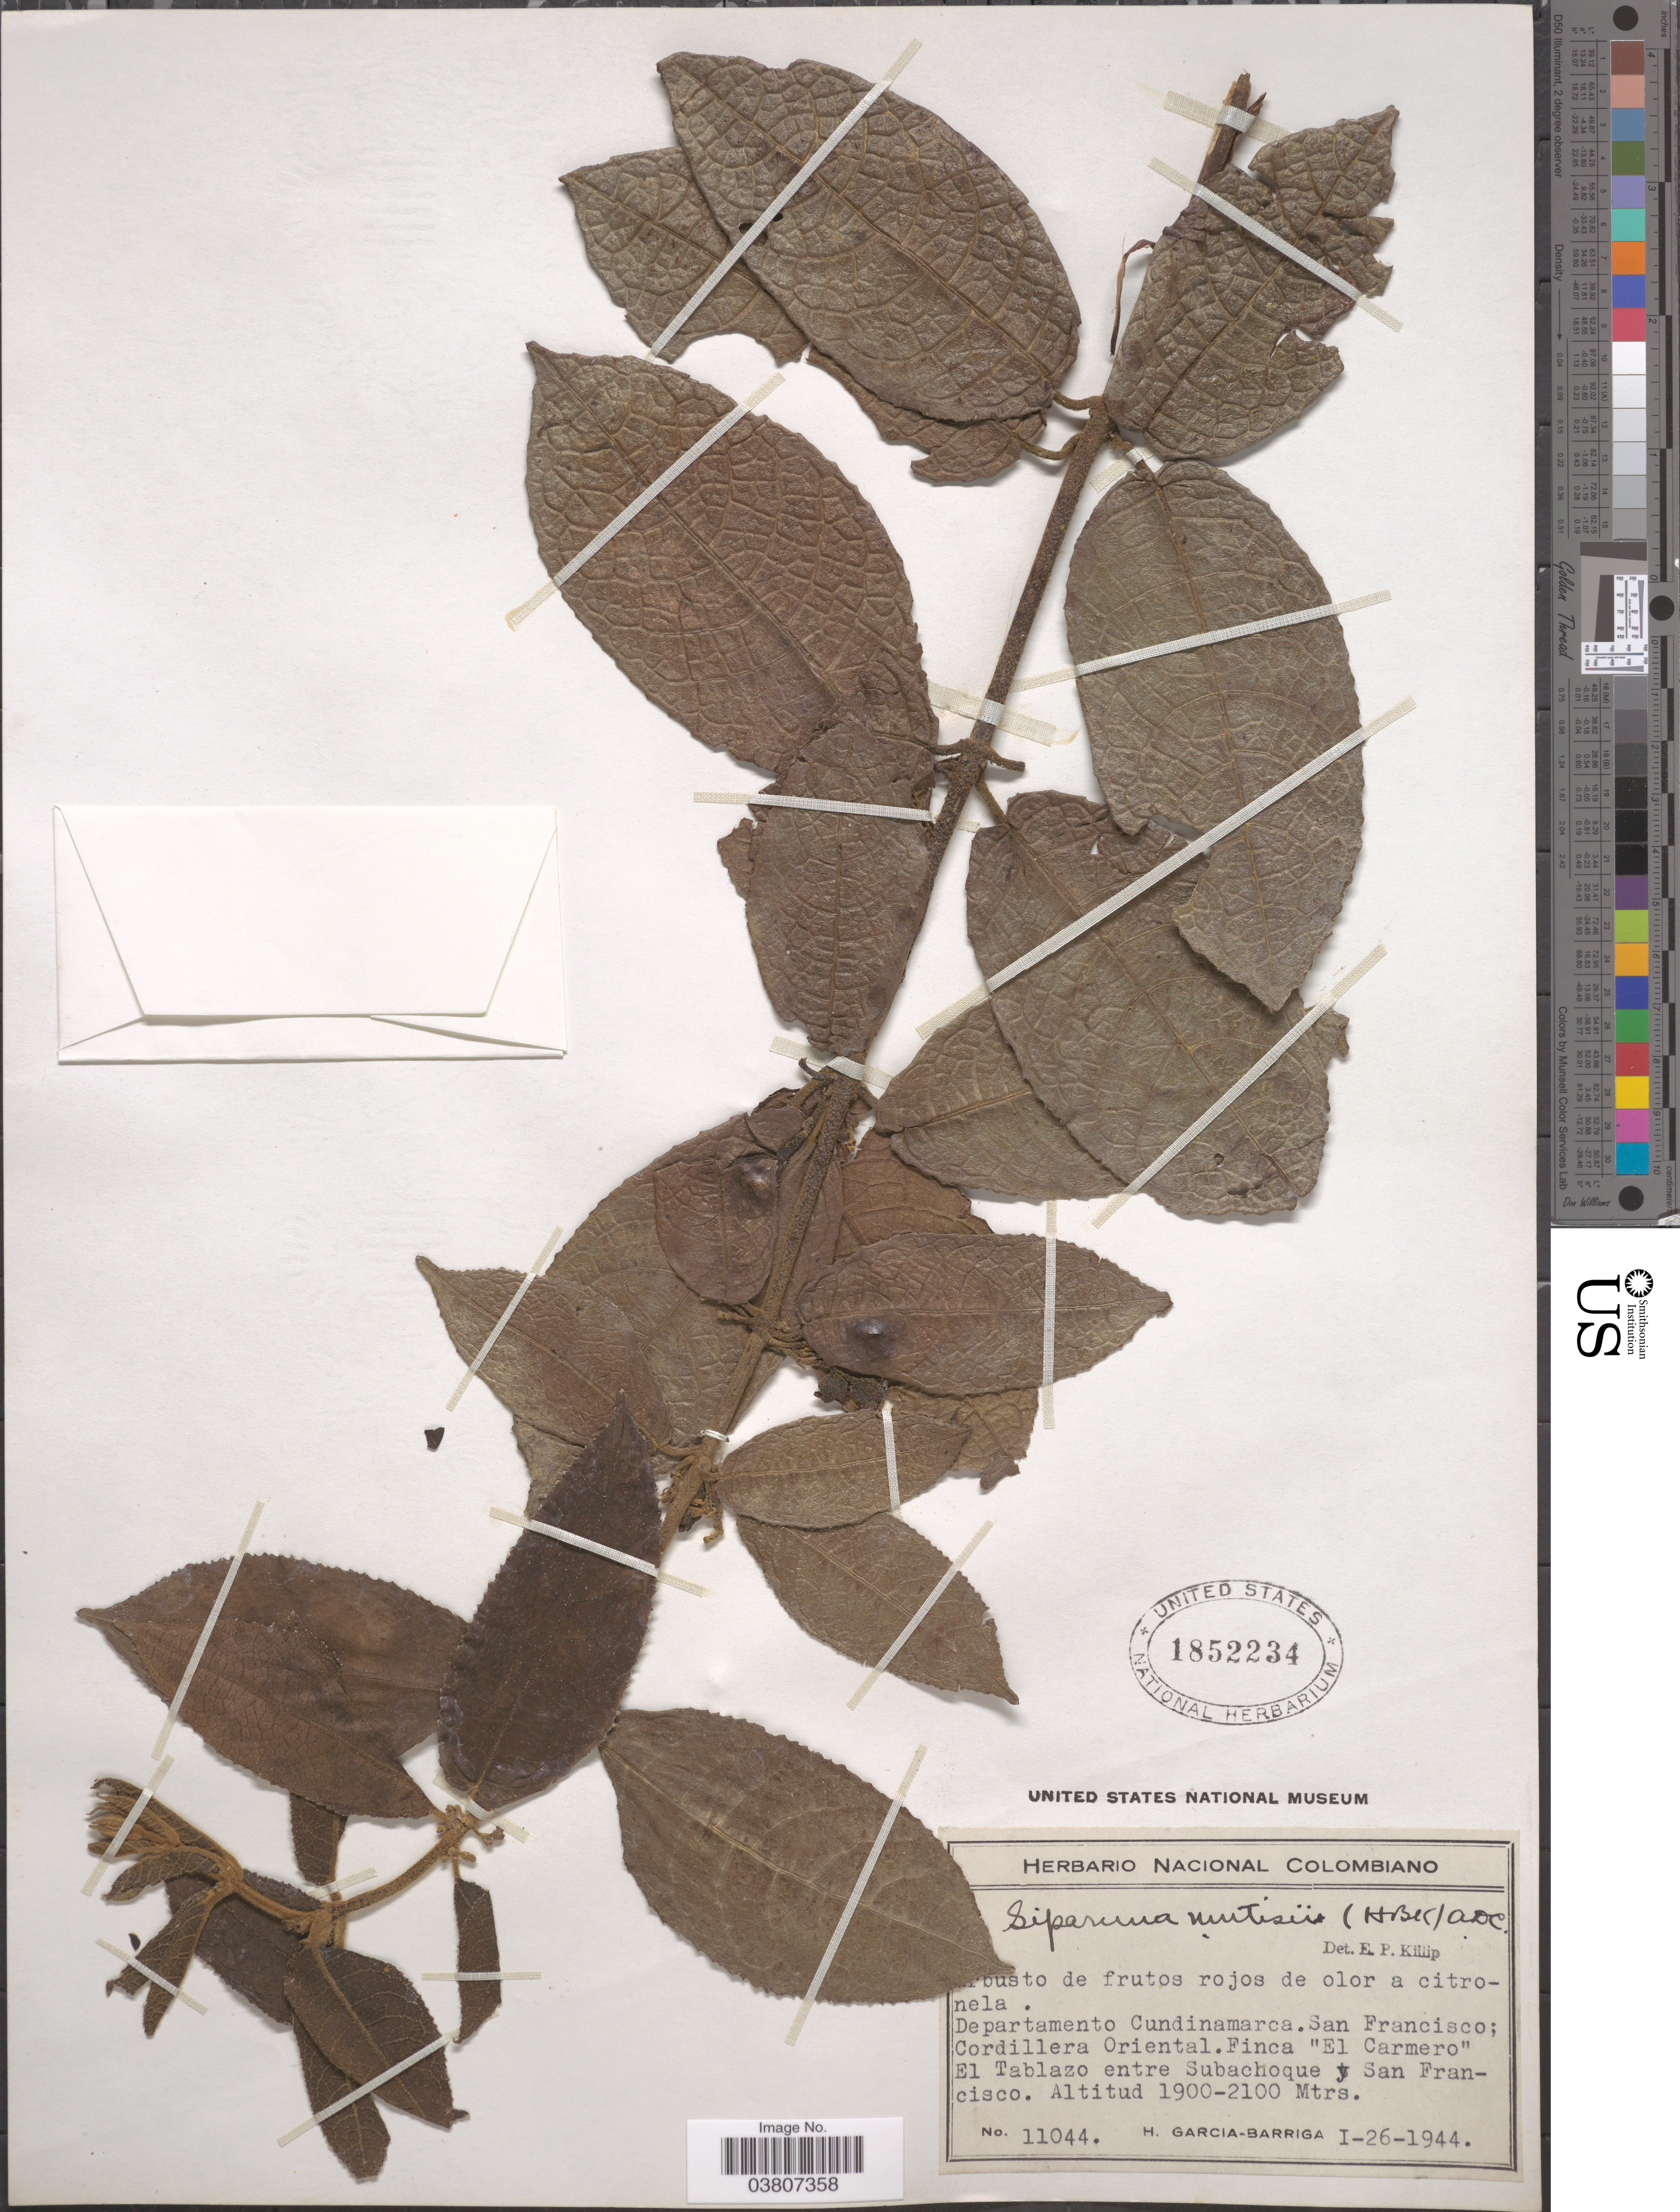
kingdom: Plantae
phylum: Tracheophyta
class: Magnoliopsida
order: Laurales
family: Siparunaceae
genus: Siparuna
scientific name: Siparuna mutisii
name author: (Kunth) A. DC.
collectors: H. García Barriga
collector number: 11044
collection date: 1944-01-26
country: Colombia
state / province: Cundinamarca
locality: Departamento Cundinamarca. San Francisco; Cordillera Oriental. Finca "El Carmero" El Tablazo entre Subachoque y San Francisco.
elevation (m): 1900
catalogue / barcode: US 1852234